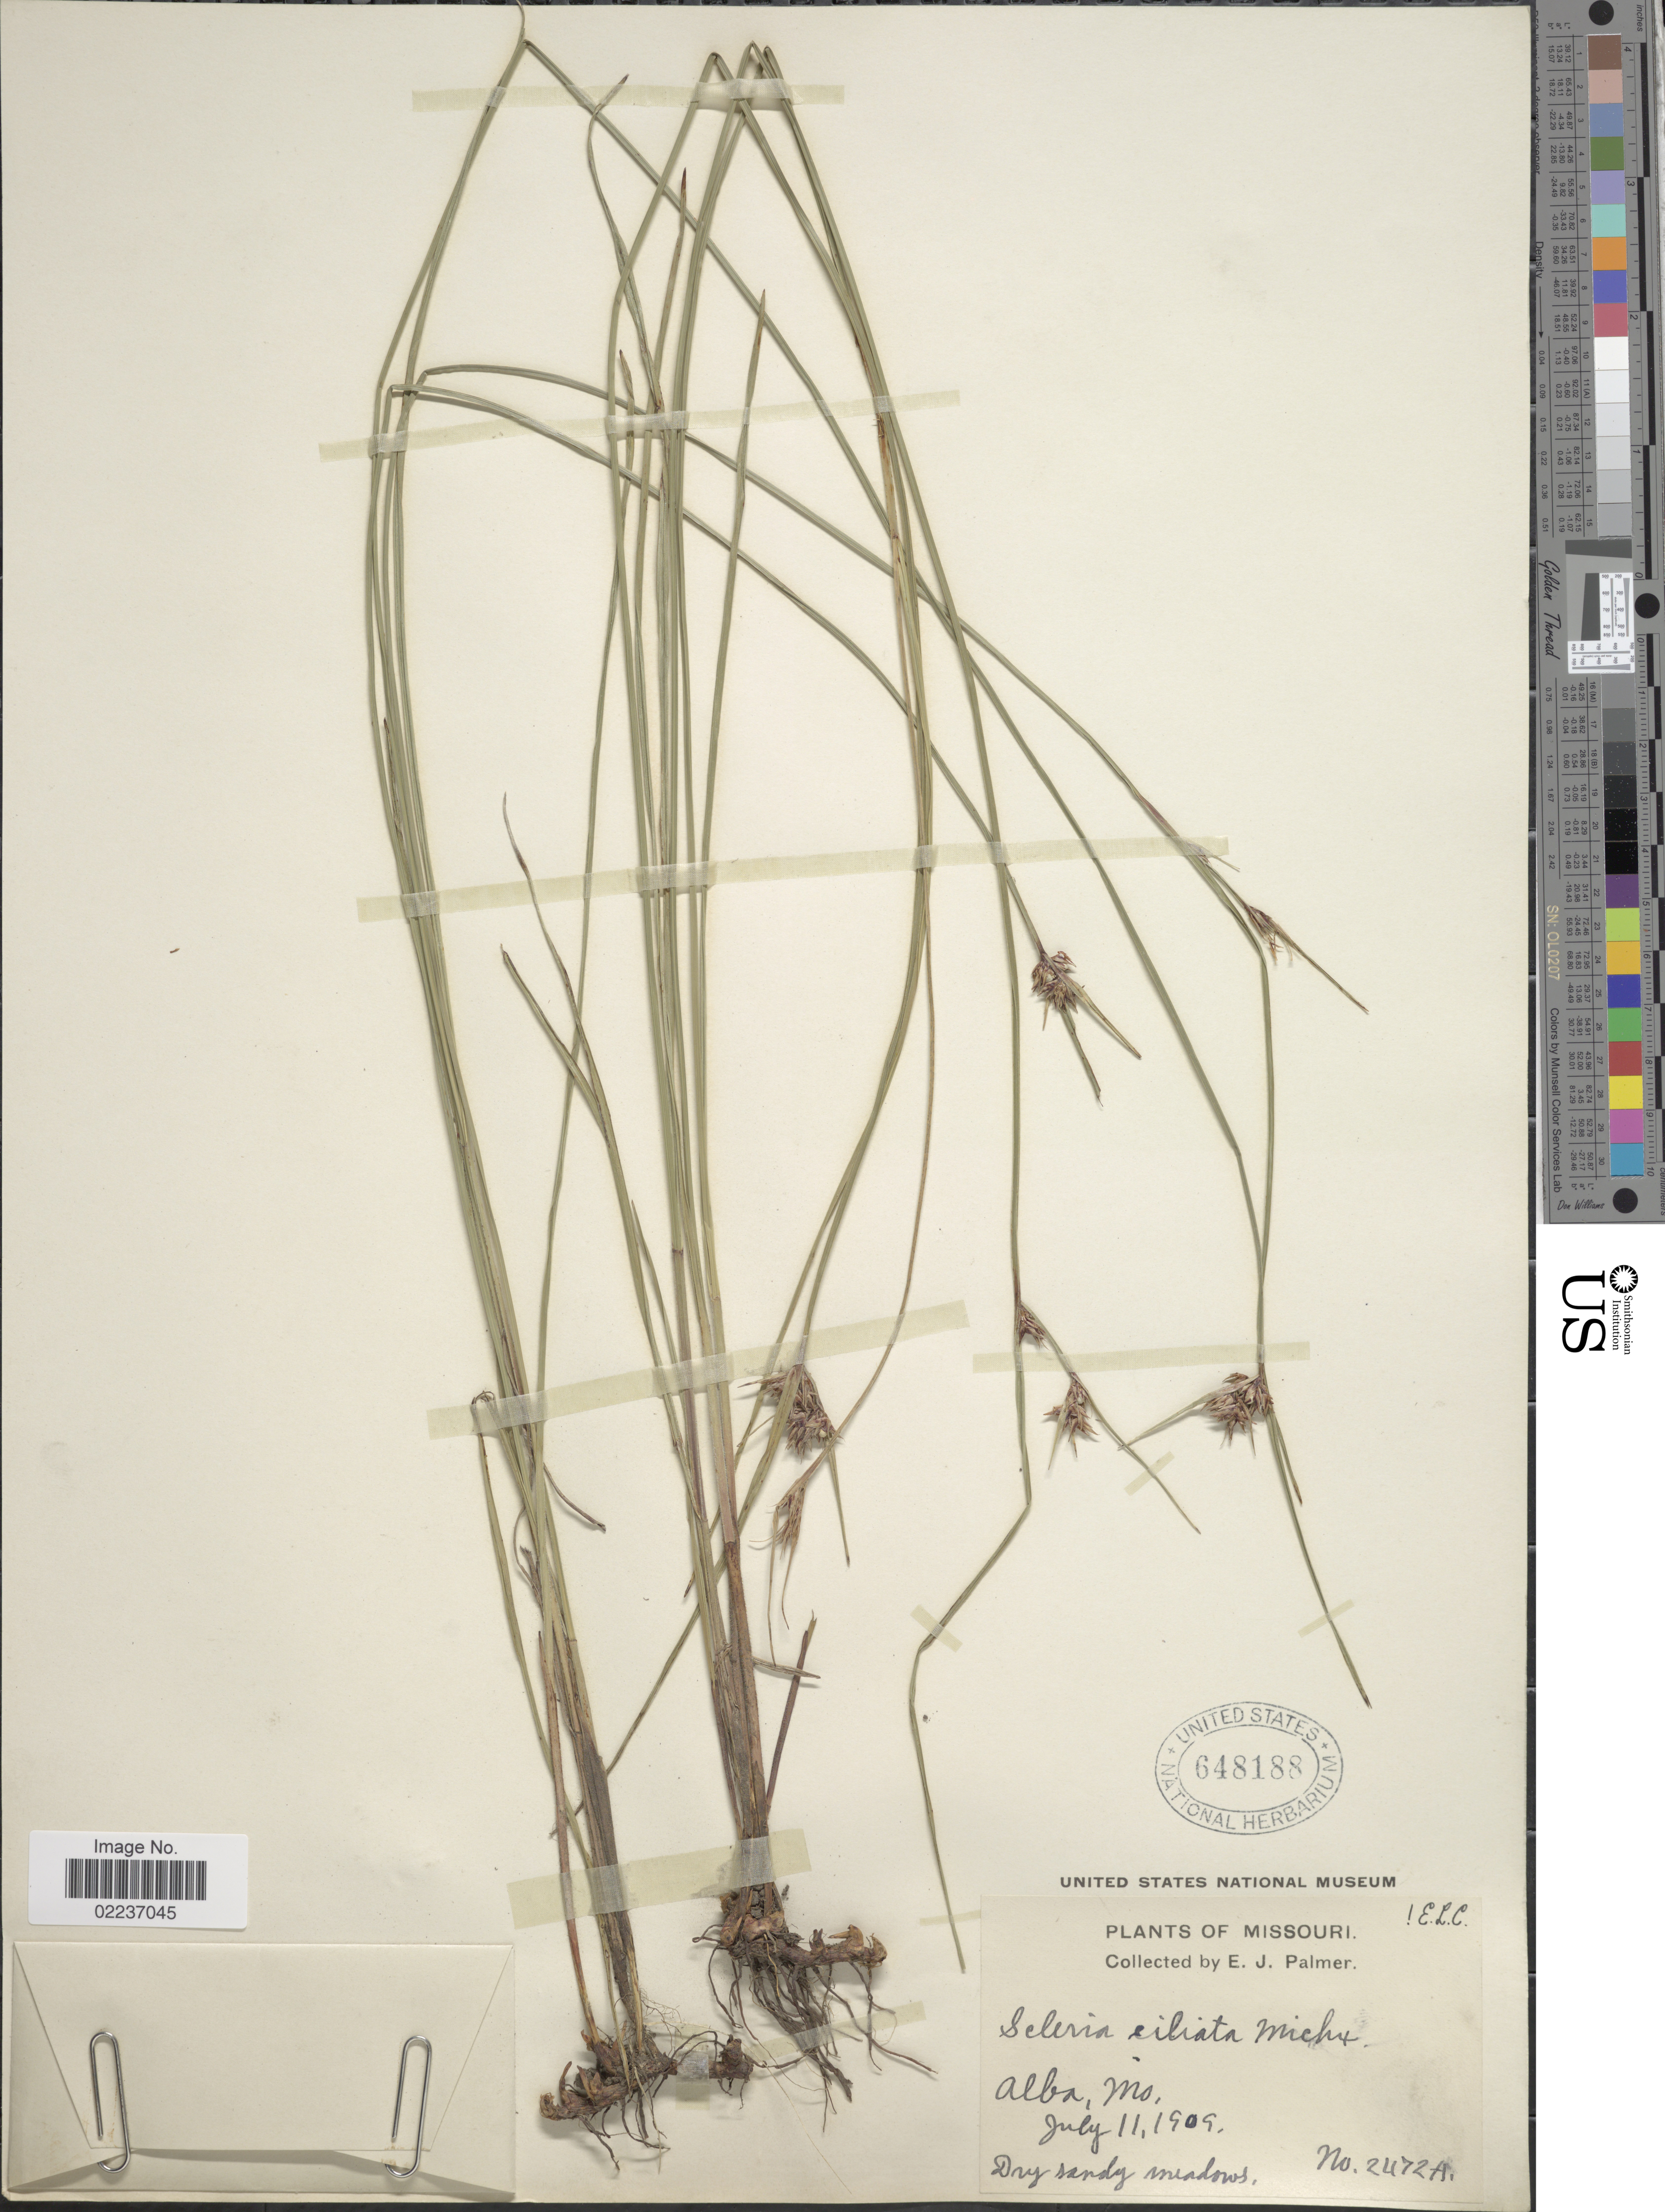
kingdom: Plantae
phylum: Tracheophyta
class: Liliopsida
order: Poales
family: Cyperaceae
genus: Scleria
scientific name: Scleria ciliata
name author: Michx.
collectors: E. J. Palmer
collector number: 2472A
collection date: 1909-07-11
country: United States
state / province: Missouri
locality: Alba, dry sandy meadows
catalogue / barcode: US 648188